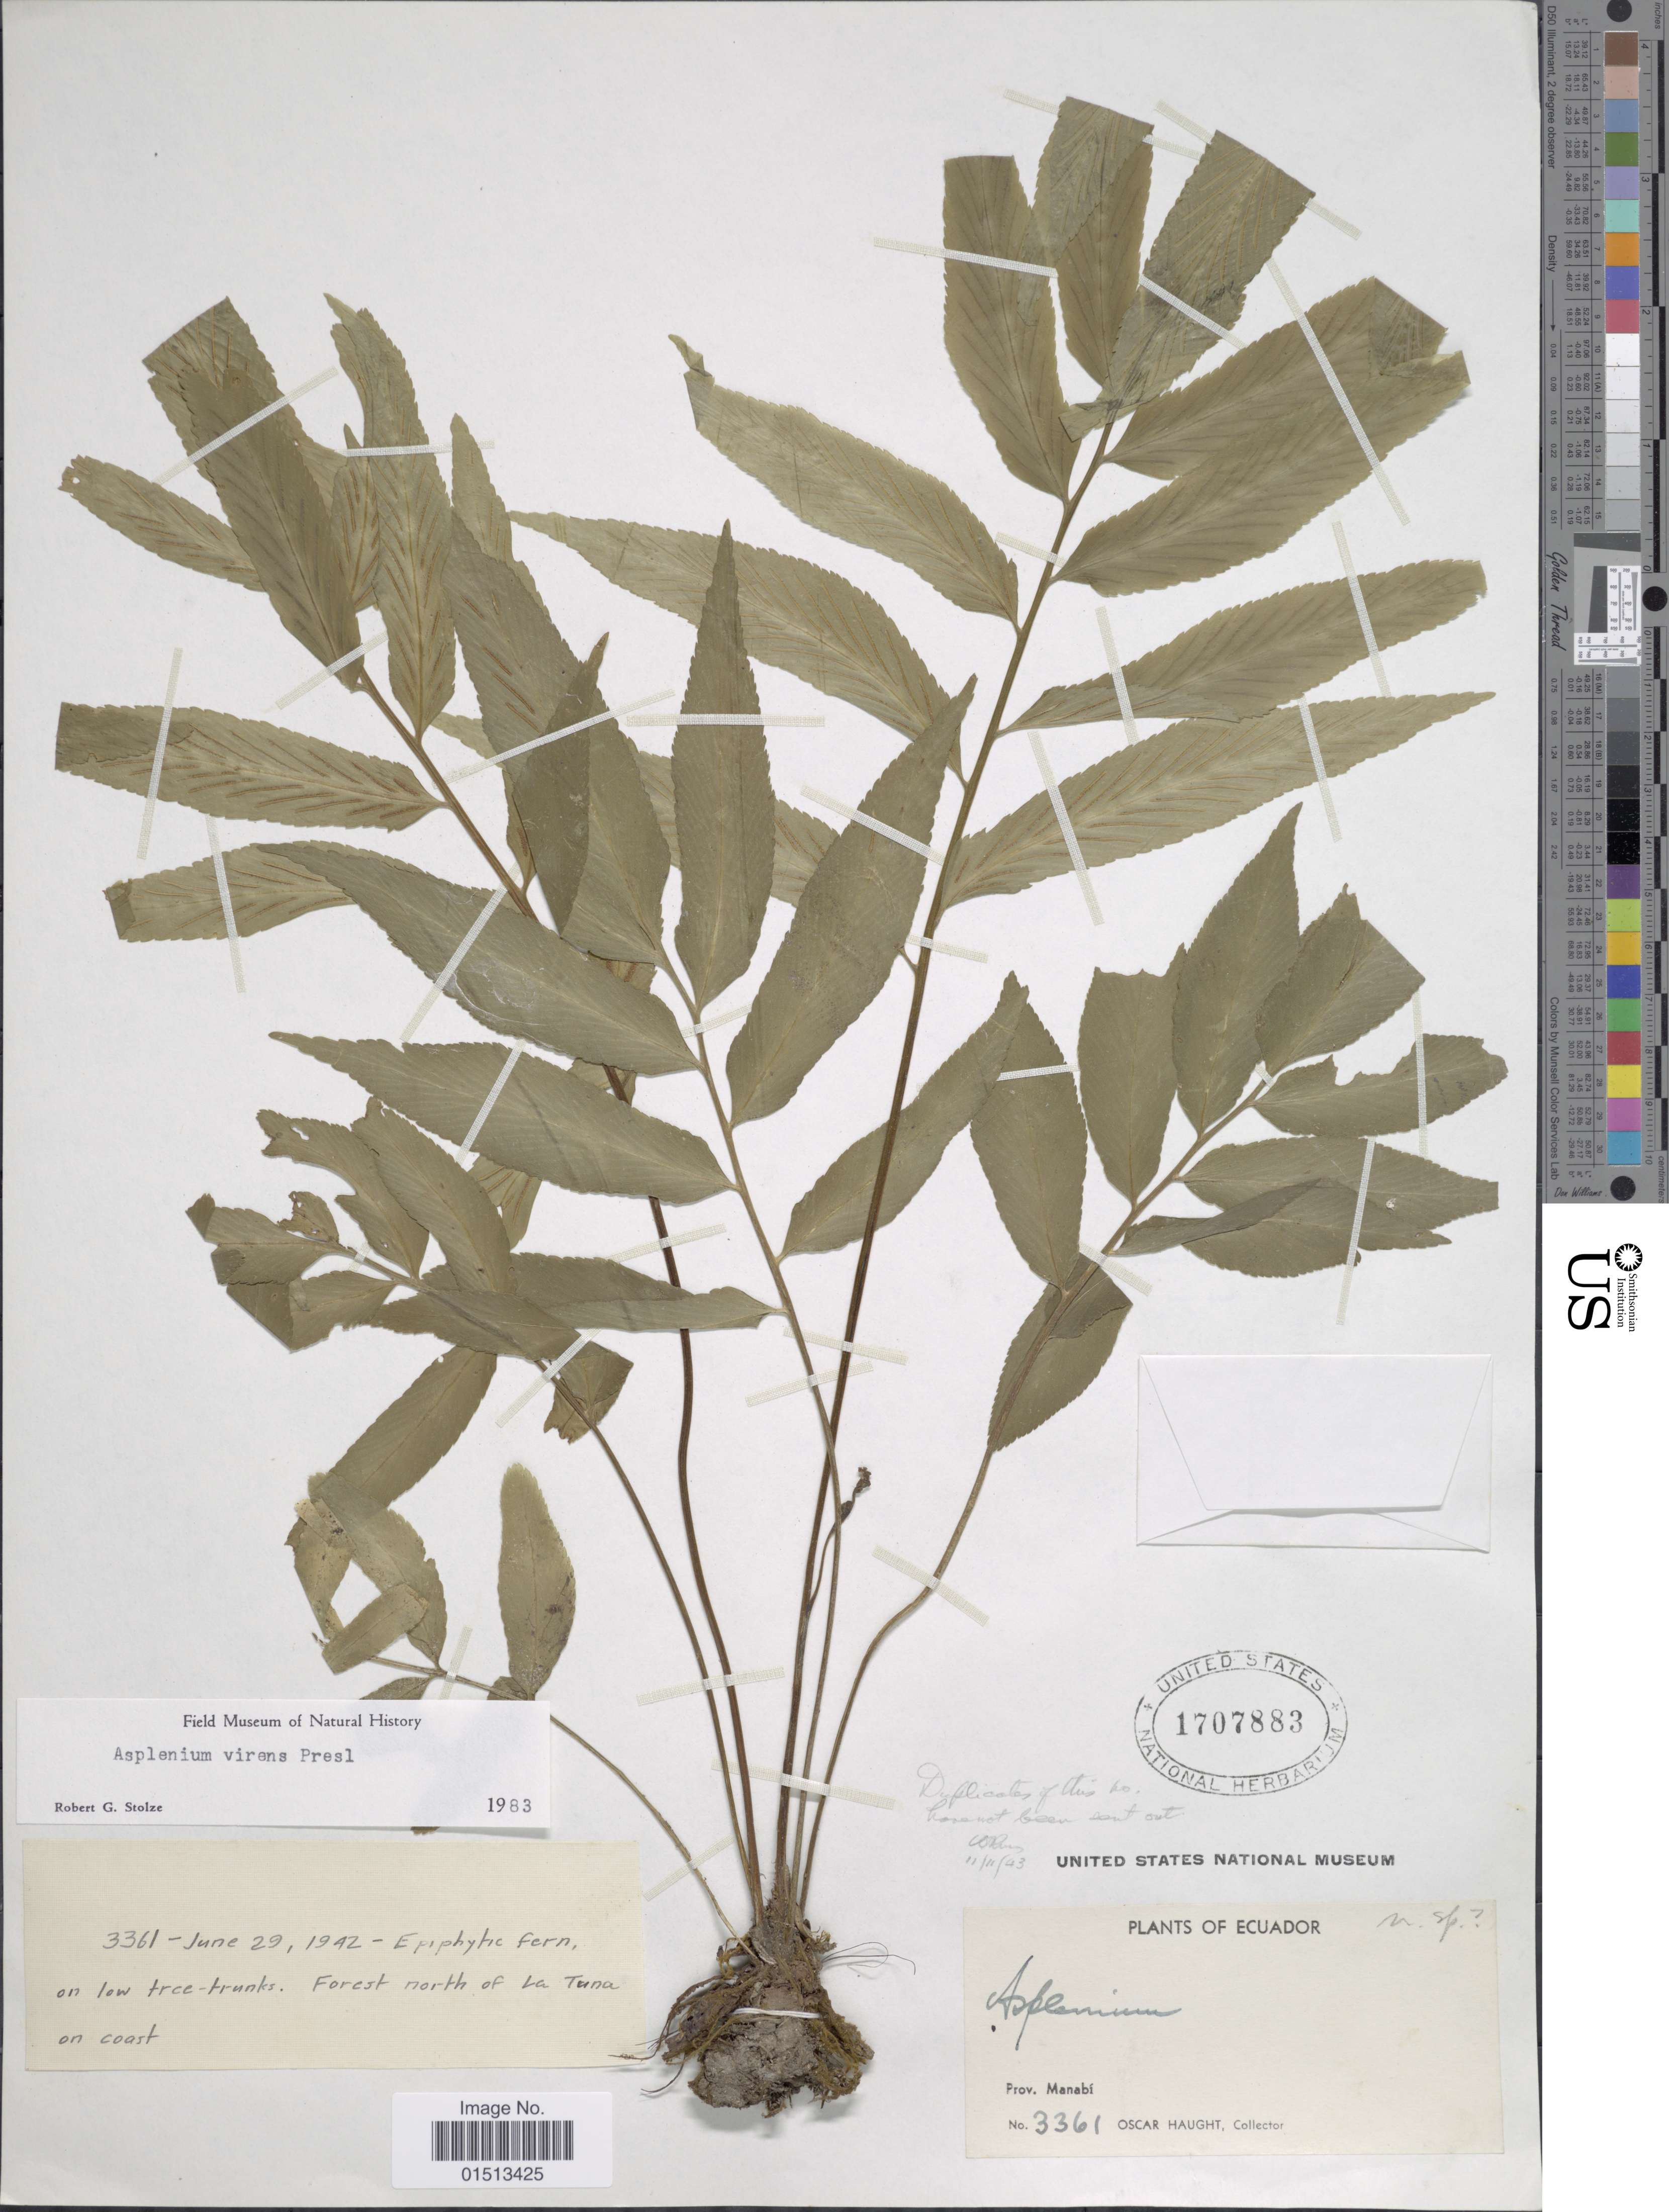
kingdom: Plantae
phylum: Tracheophyta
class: Polypodiopsida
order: Polypodiales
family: Aspleniaceae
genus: Asplenium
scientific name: Asplenium virens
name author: C. Presl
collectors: O. L. Haught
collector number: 3361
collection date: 1942-06-29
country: Ecuador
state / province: Manabí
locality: Forest north of La Tuna on coast.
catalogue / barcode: US 1707883